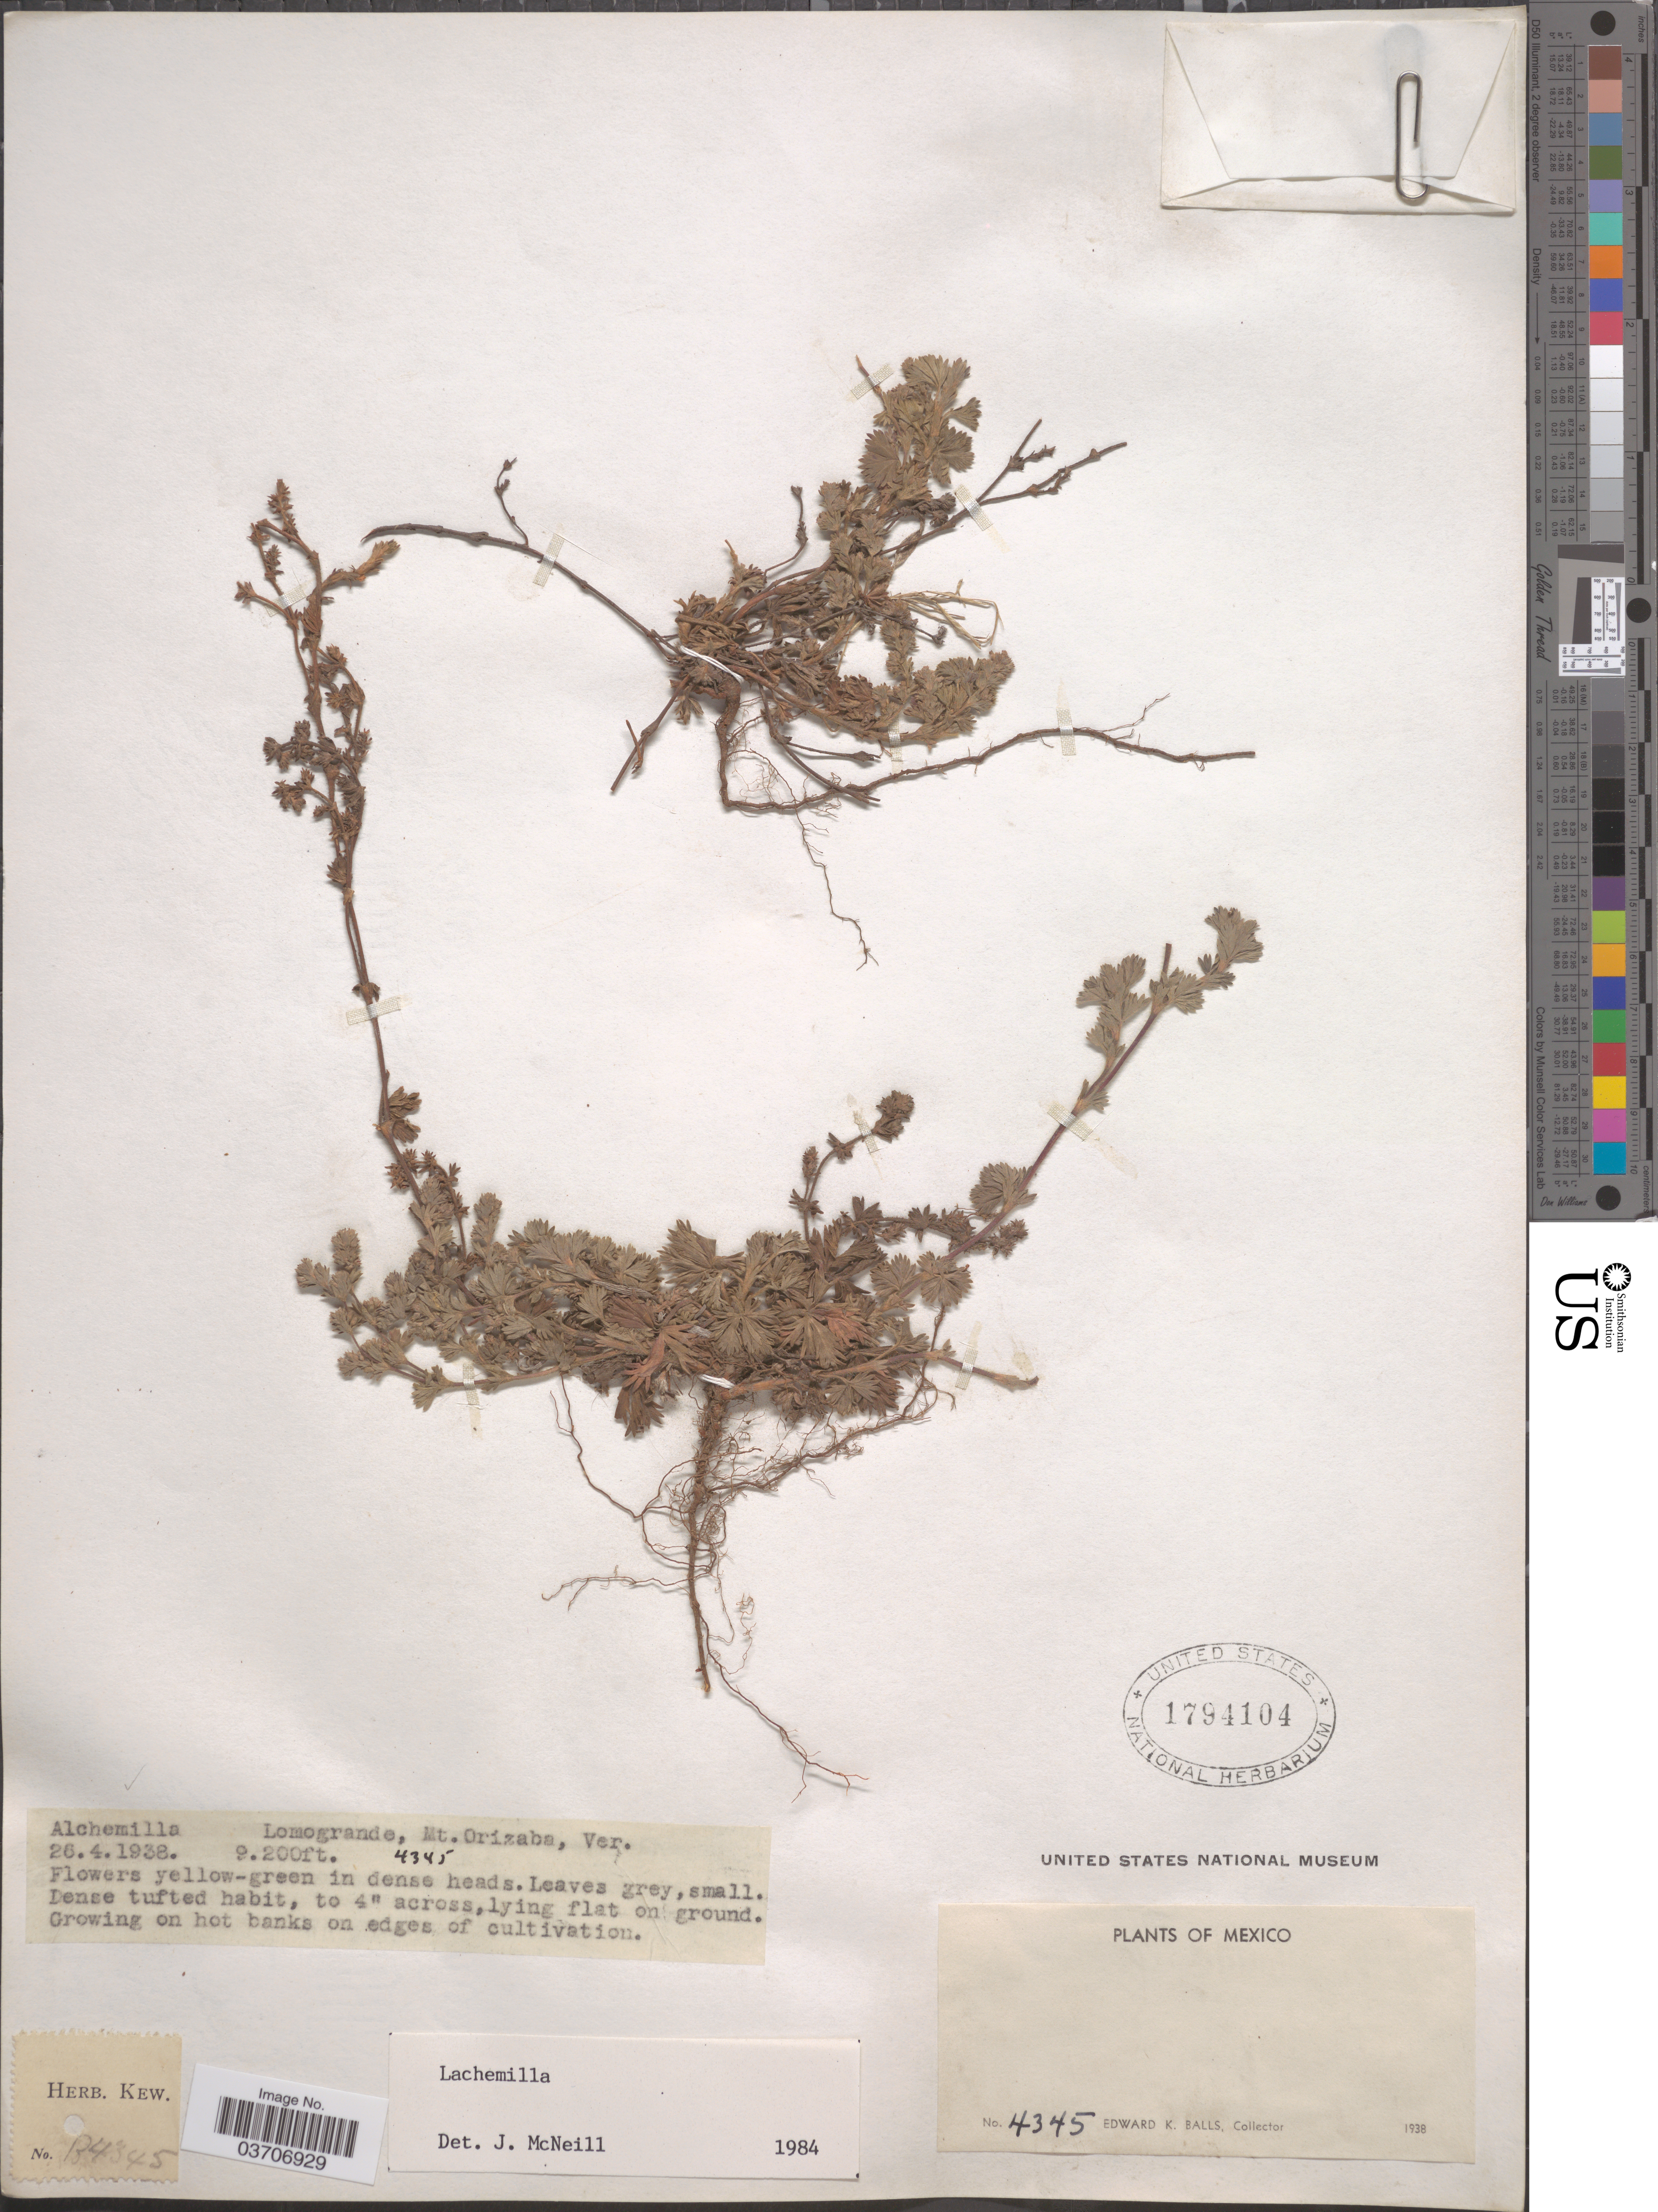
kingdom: Plantae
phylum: Tracheophyta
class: Magnoliopsida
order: Rosales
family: Rosaceae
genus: Lachemilla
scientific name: Lachemilla sp.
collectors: E. K. Balls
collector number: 4345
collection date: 1938-04-26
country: Mexico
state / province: Veracruz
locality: Lomogrande, Mt. Orizaba, Ver.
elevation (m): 2804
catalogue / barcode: US 1794104